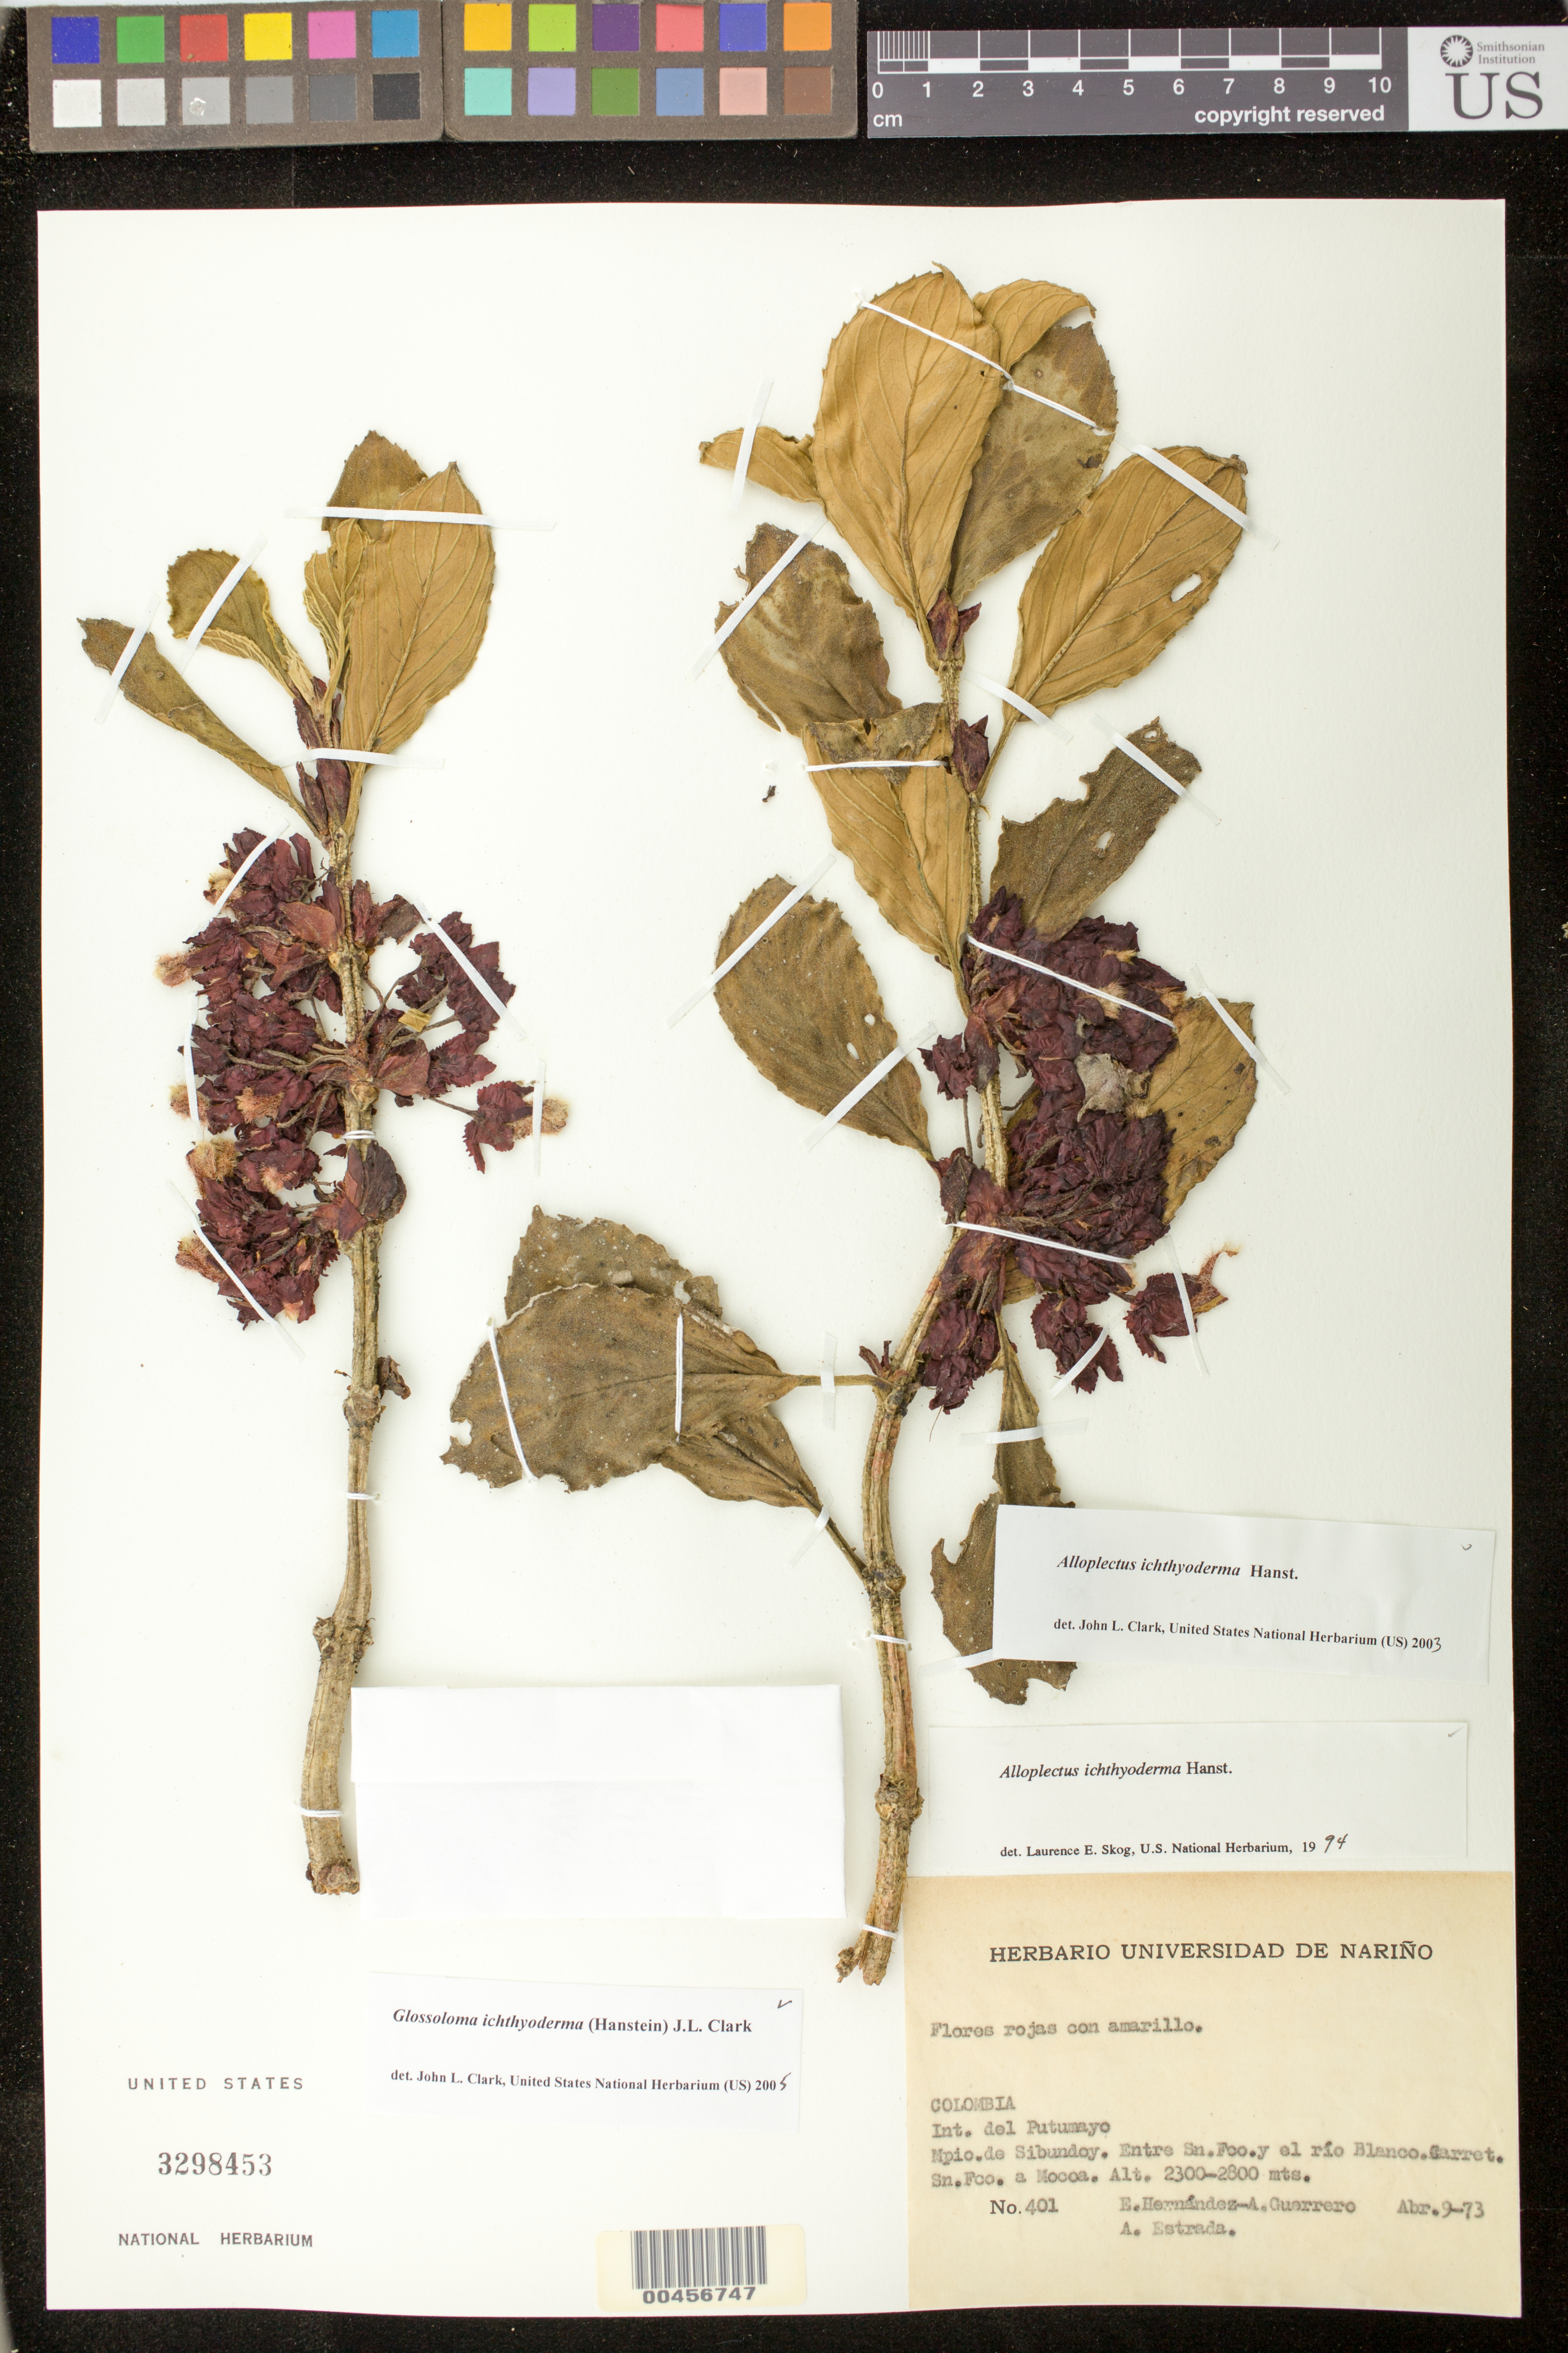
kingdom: Plantae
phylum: Tracheophyta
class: Magnoliopsida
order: Lamiales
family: Gesneriaceae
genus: Glossoloma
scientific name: Glossoloma ichthyoderma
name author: (Hanst.) J.L. Clark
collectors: E. Hernández, A. Guerrero & A. Estrada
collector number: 401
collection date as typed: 09 Apr 1973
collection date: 1973-04-09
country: Colombia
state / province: Putumayo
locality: Sibundoy, between San Fco. and el Rio Blanco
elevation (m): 2300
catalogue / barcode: US 3298453